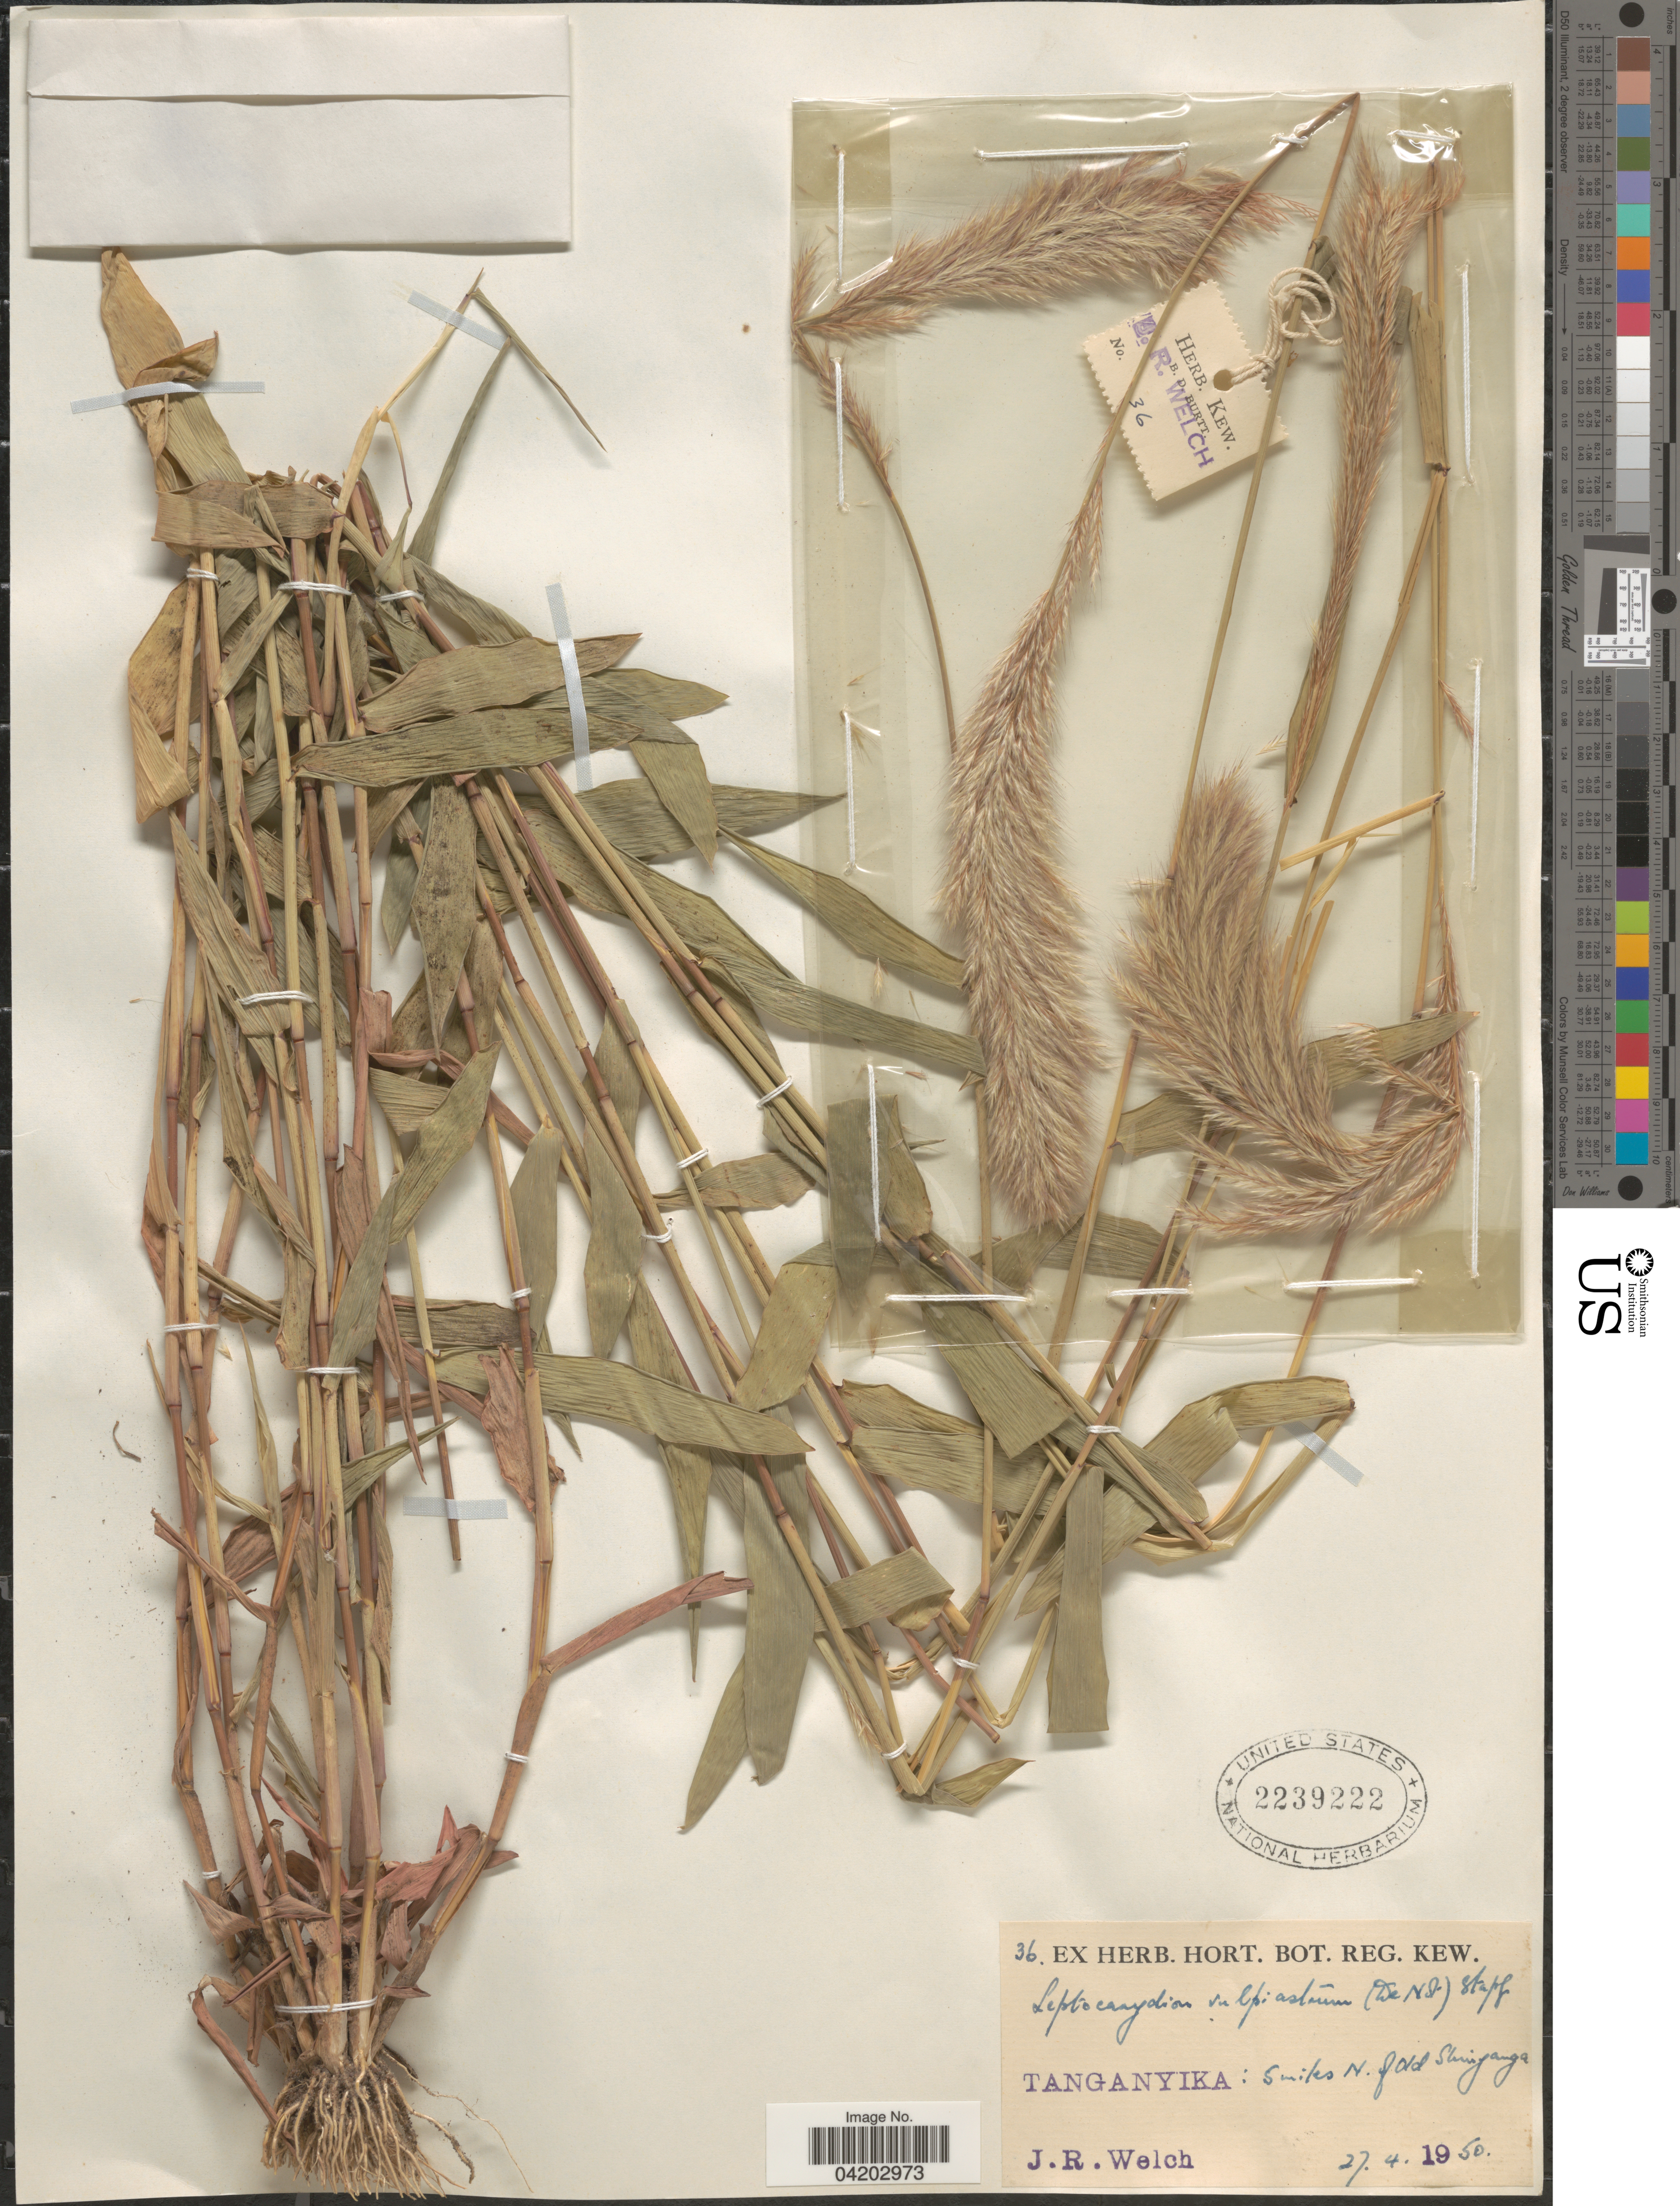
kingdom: Plantae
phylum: Tracheophyta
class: Liliopsida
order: Poales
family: Poaceae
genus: Leptocarydion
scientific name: Leptocarydion vulpiastrum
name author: (De Not.) Stapf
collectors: J. Welch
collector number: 36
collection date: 1950-04-27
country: Tanzania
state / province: Shinyanga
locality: Tanganyika: 5 miles N. of Old Shinyanga.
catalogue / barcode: US 2239222